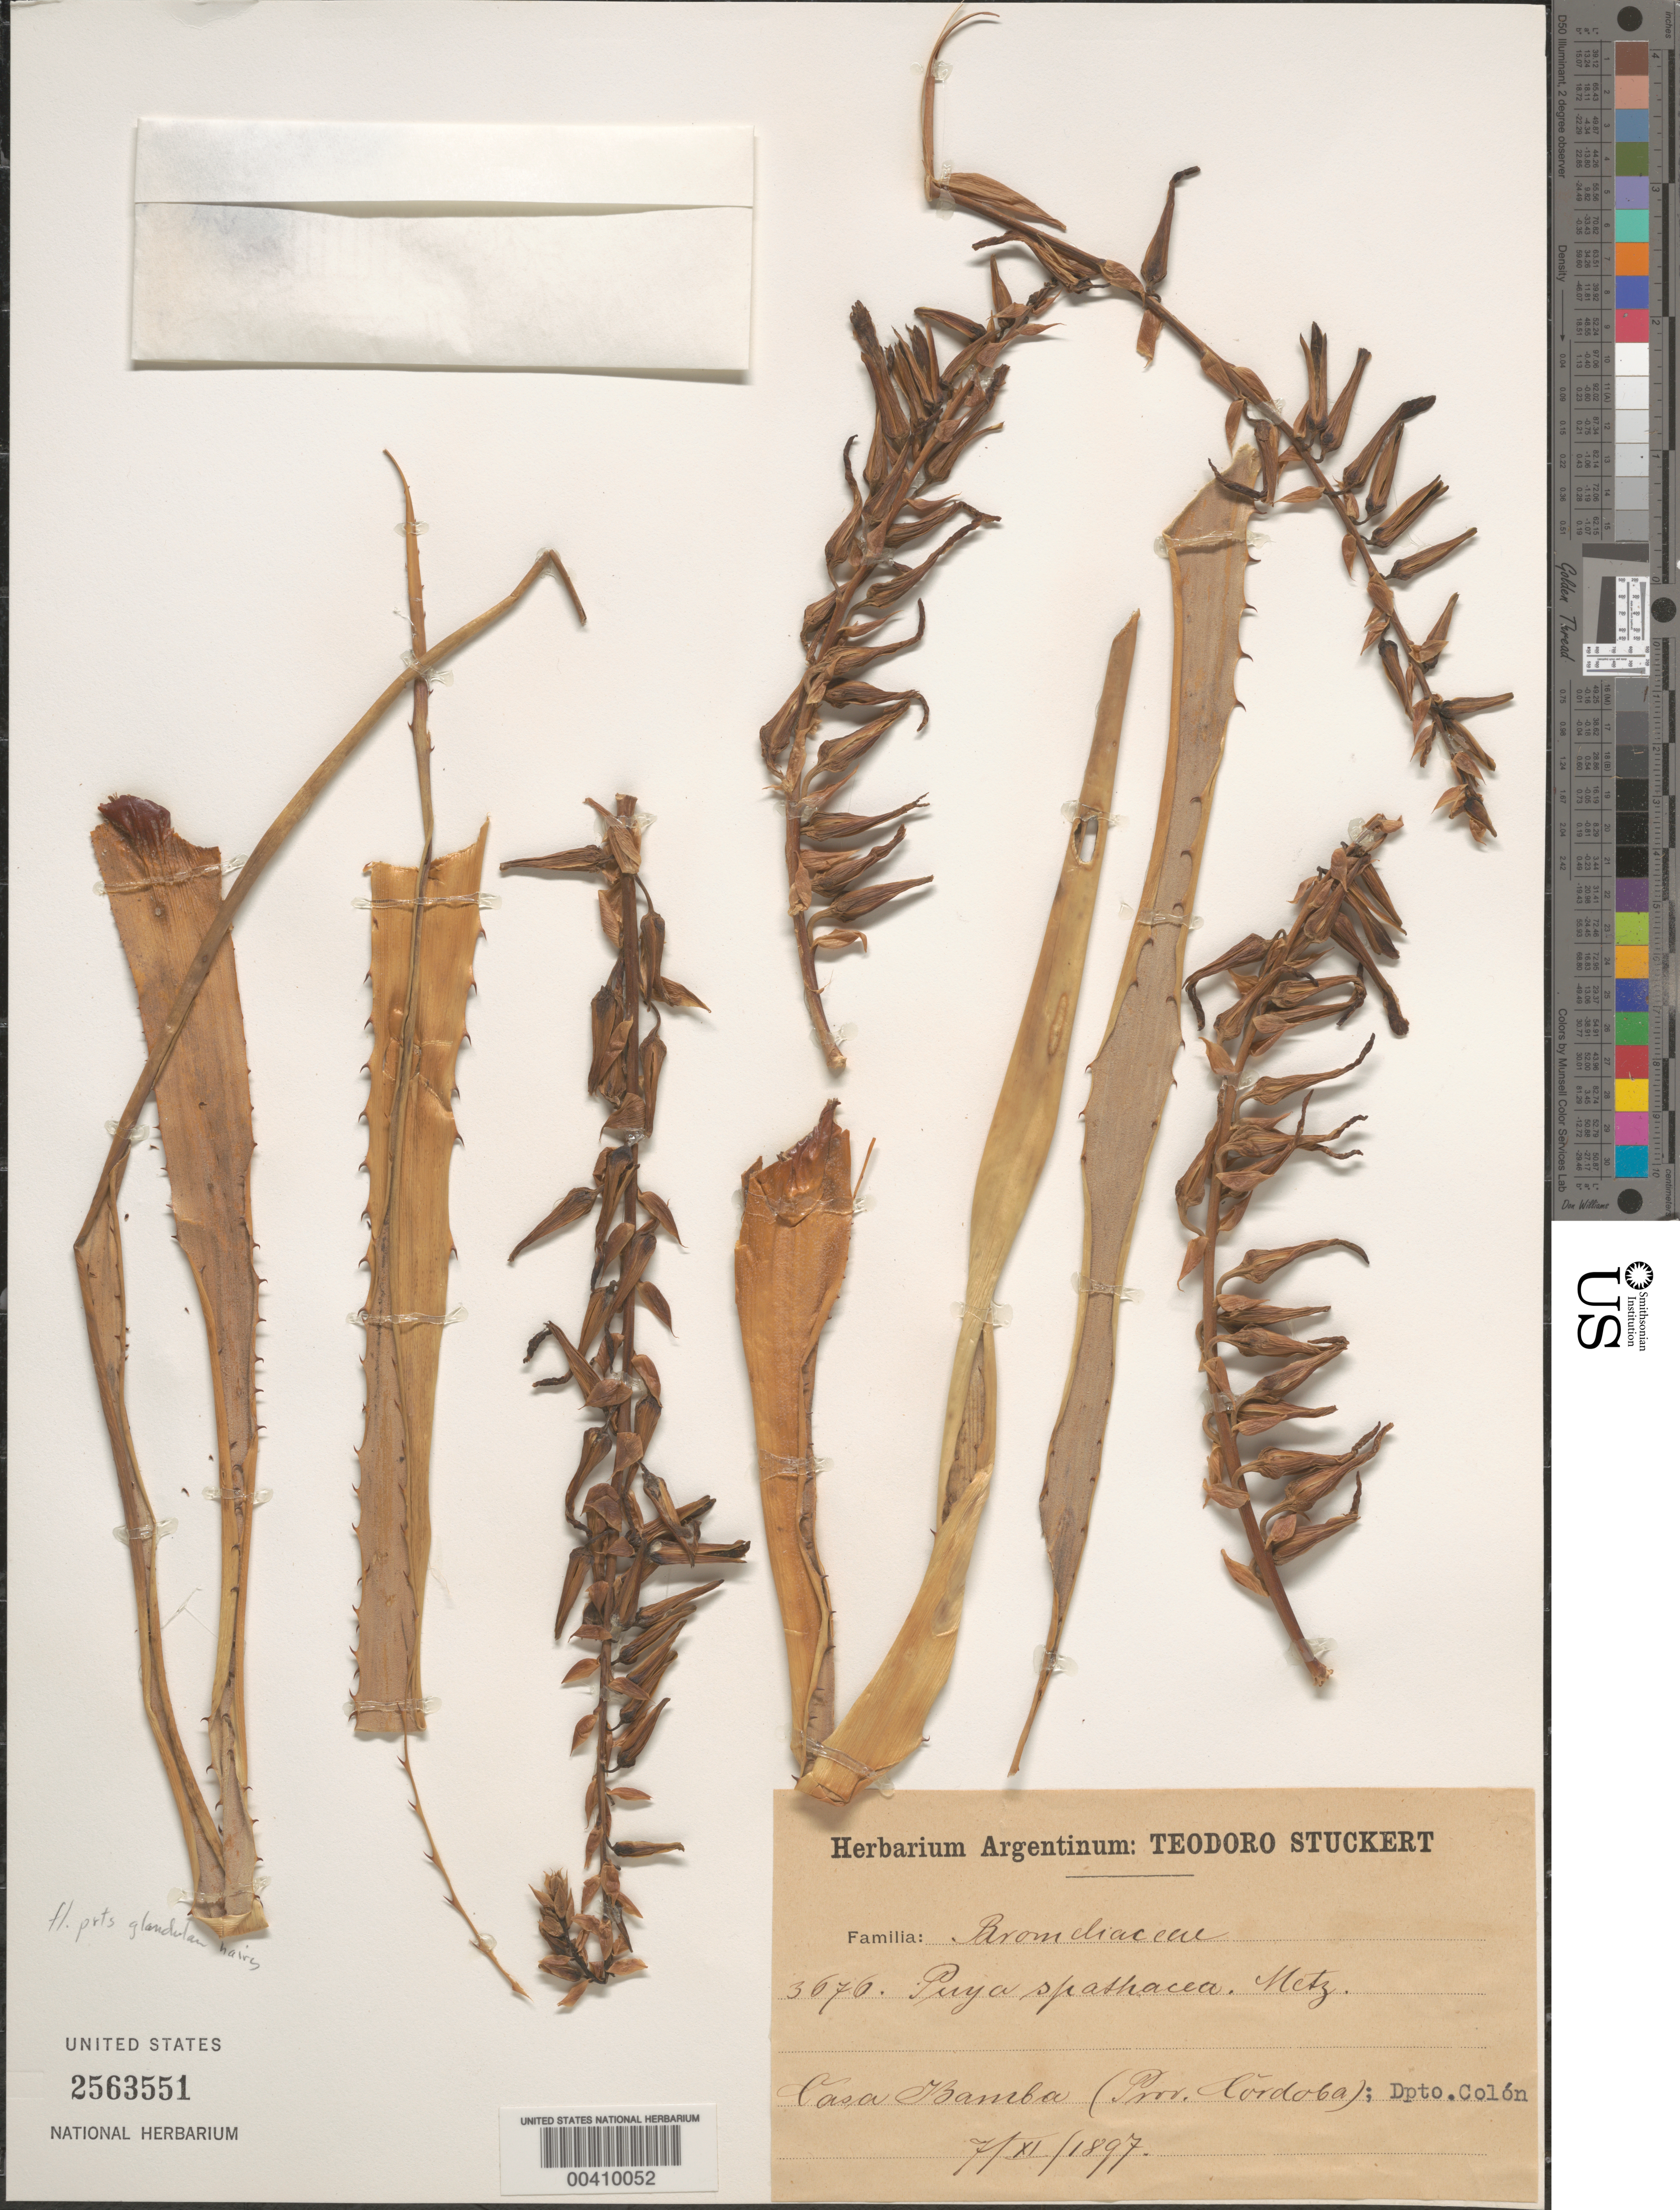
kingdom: Plantae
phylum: Tracheophyta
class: Liliopsida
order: Poales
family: Bromeliaceae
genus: Puya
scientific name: Puya spathacea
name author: (Griseb.) Mez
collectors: T. Stuckert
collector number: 3676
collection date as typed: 07 Nov 1897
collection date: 1897-11-07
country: Argentina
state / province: Córdoba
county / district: Colón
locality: Casabamba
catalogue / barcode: US 2563551